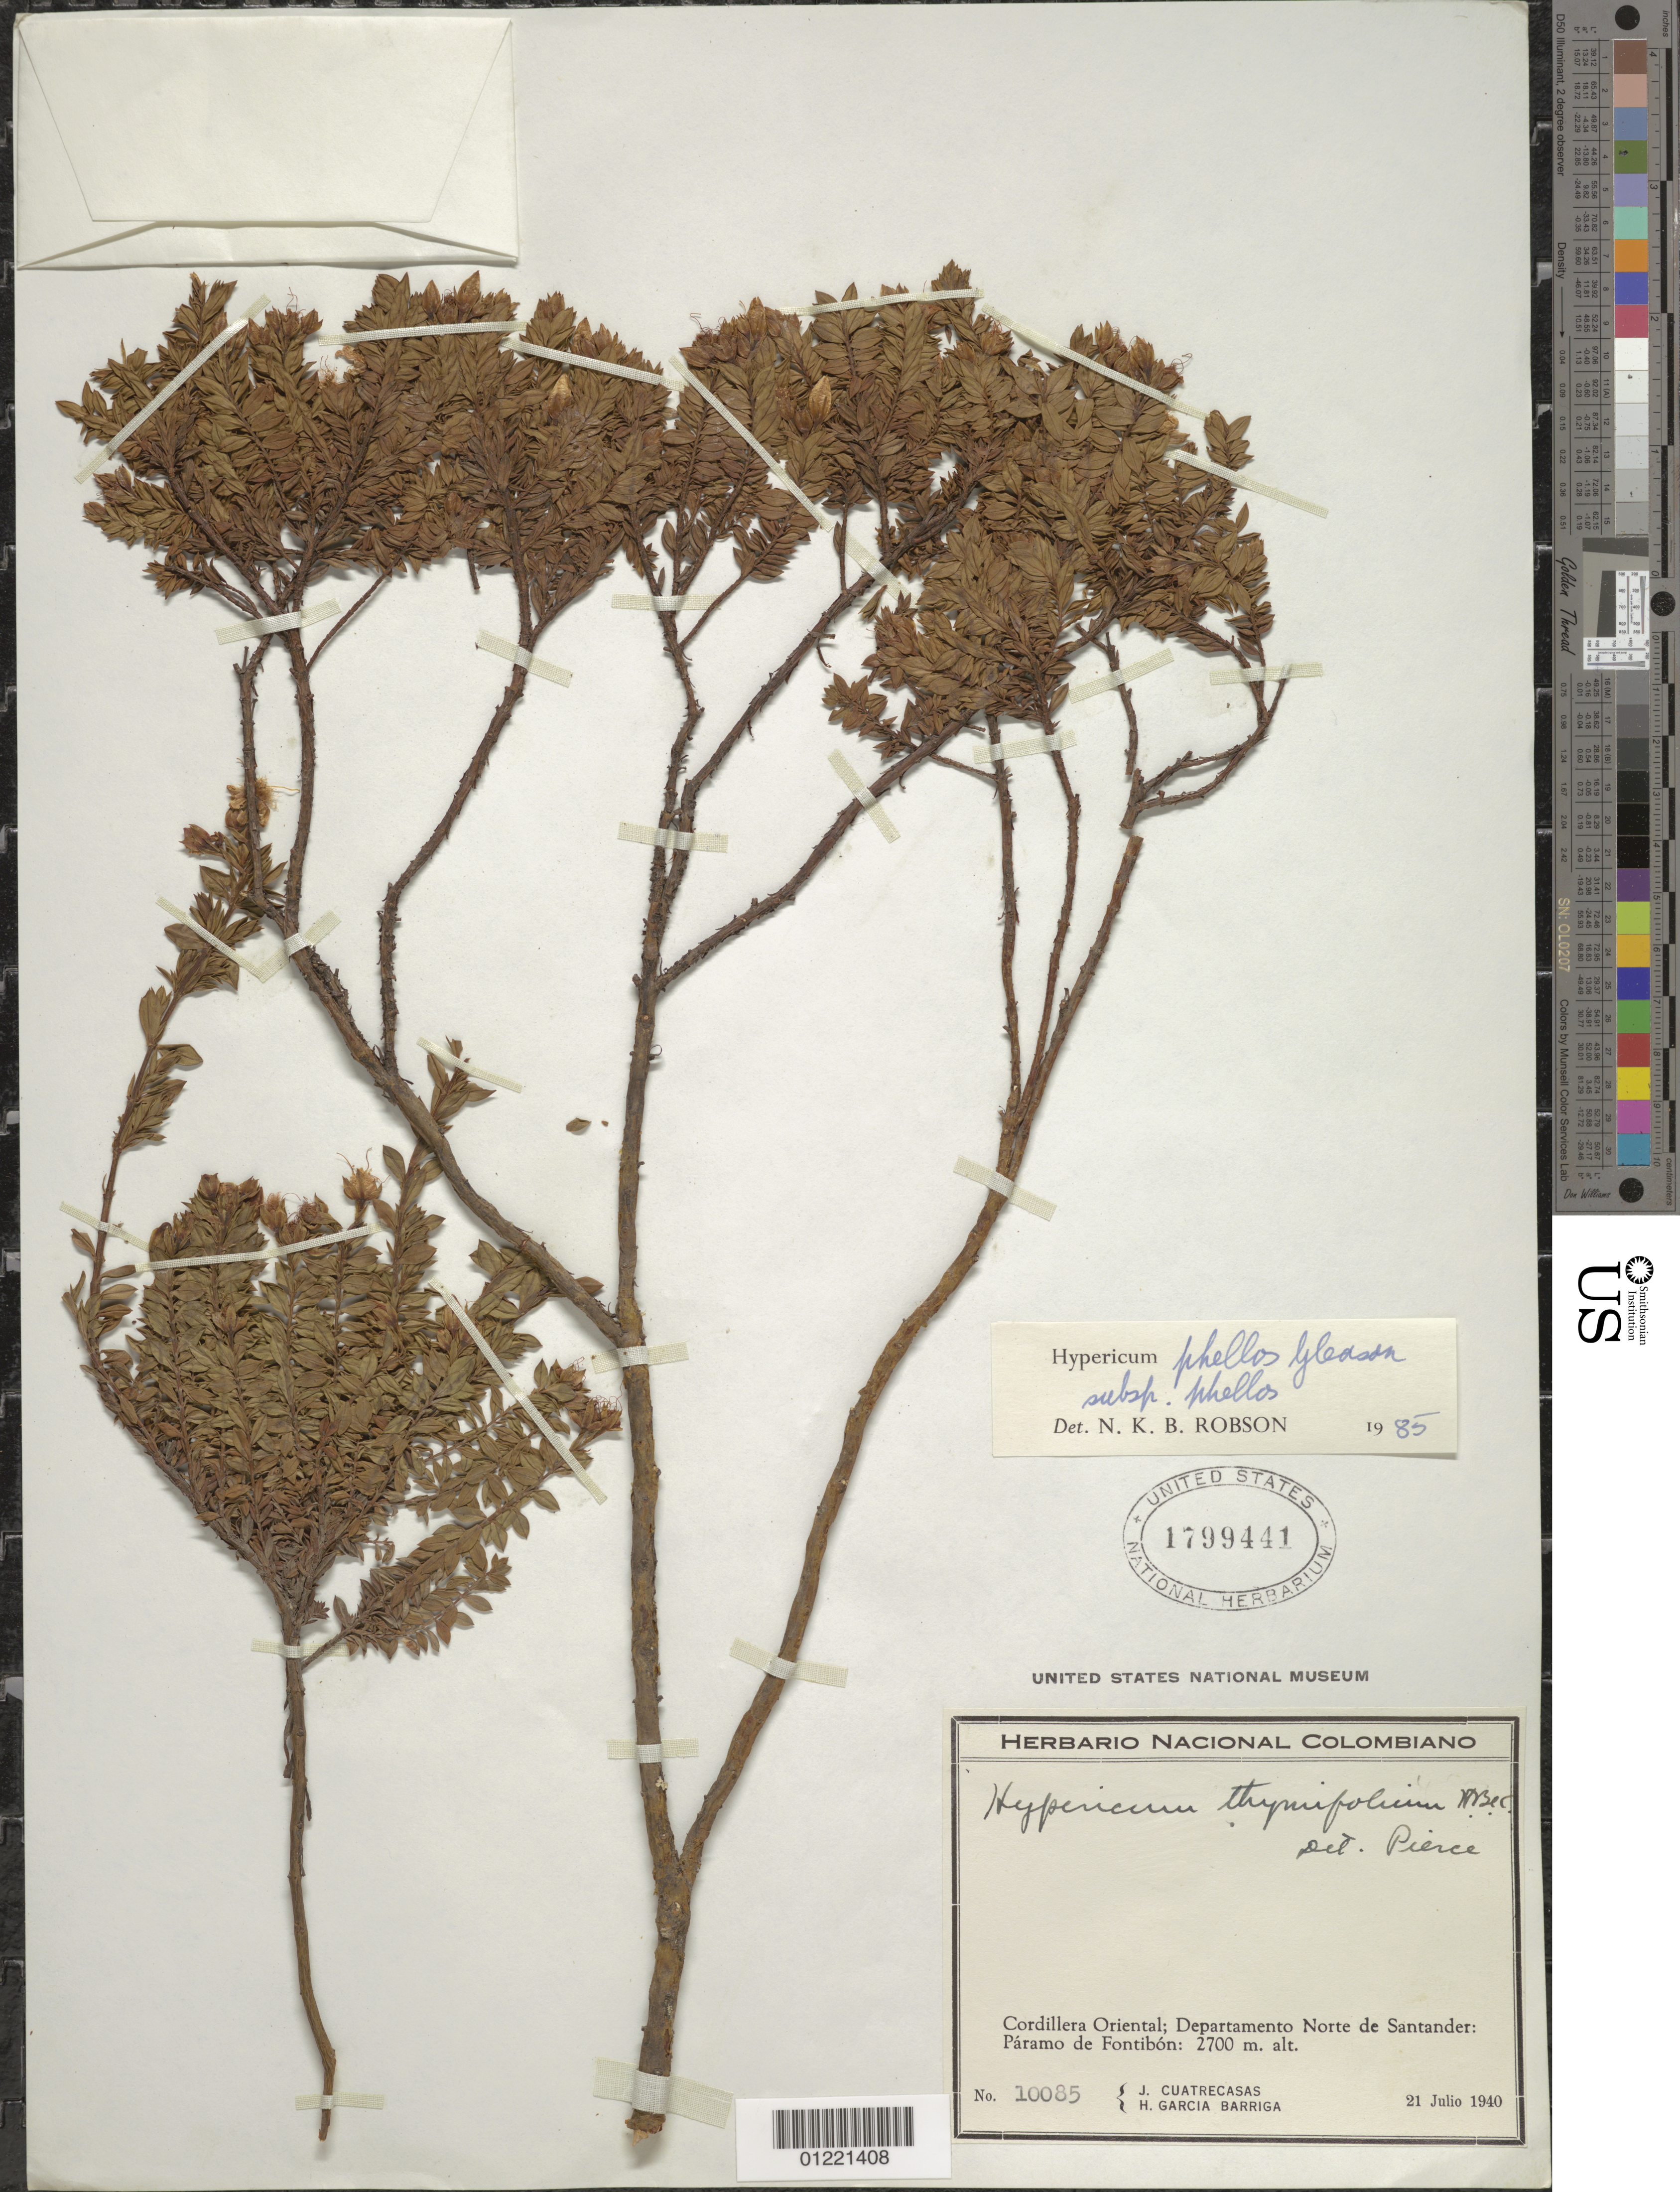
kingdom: Plantae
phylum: Tracheophyta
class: Magnoliopsida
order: Malpighiales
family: Hypericaceae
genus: Hypericum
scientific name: Hypericum phellos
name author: Gleason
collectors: J. Cuatrecasas & H. García Barriga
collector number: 10085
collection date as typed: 21 Jul 1940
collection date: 1940-07-21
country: Colombia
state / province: Norte de Santander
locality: Páramo de Fontibon, Cordillera Oriental.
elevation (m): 2700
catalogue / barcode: US 1799441